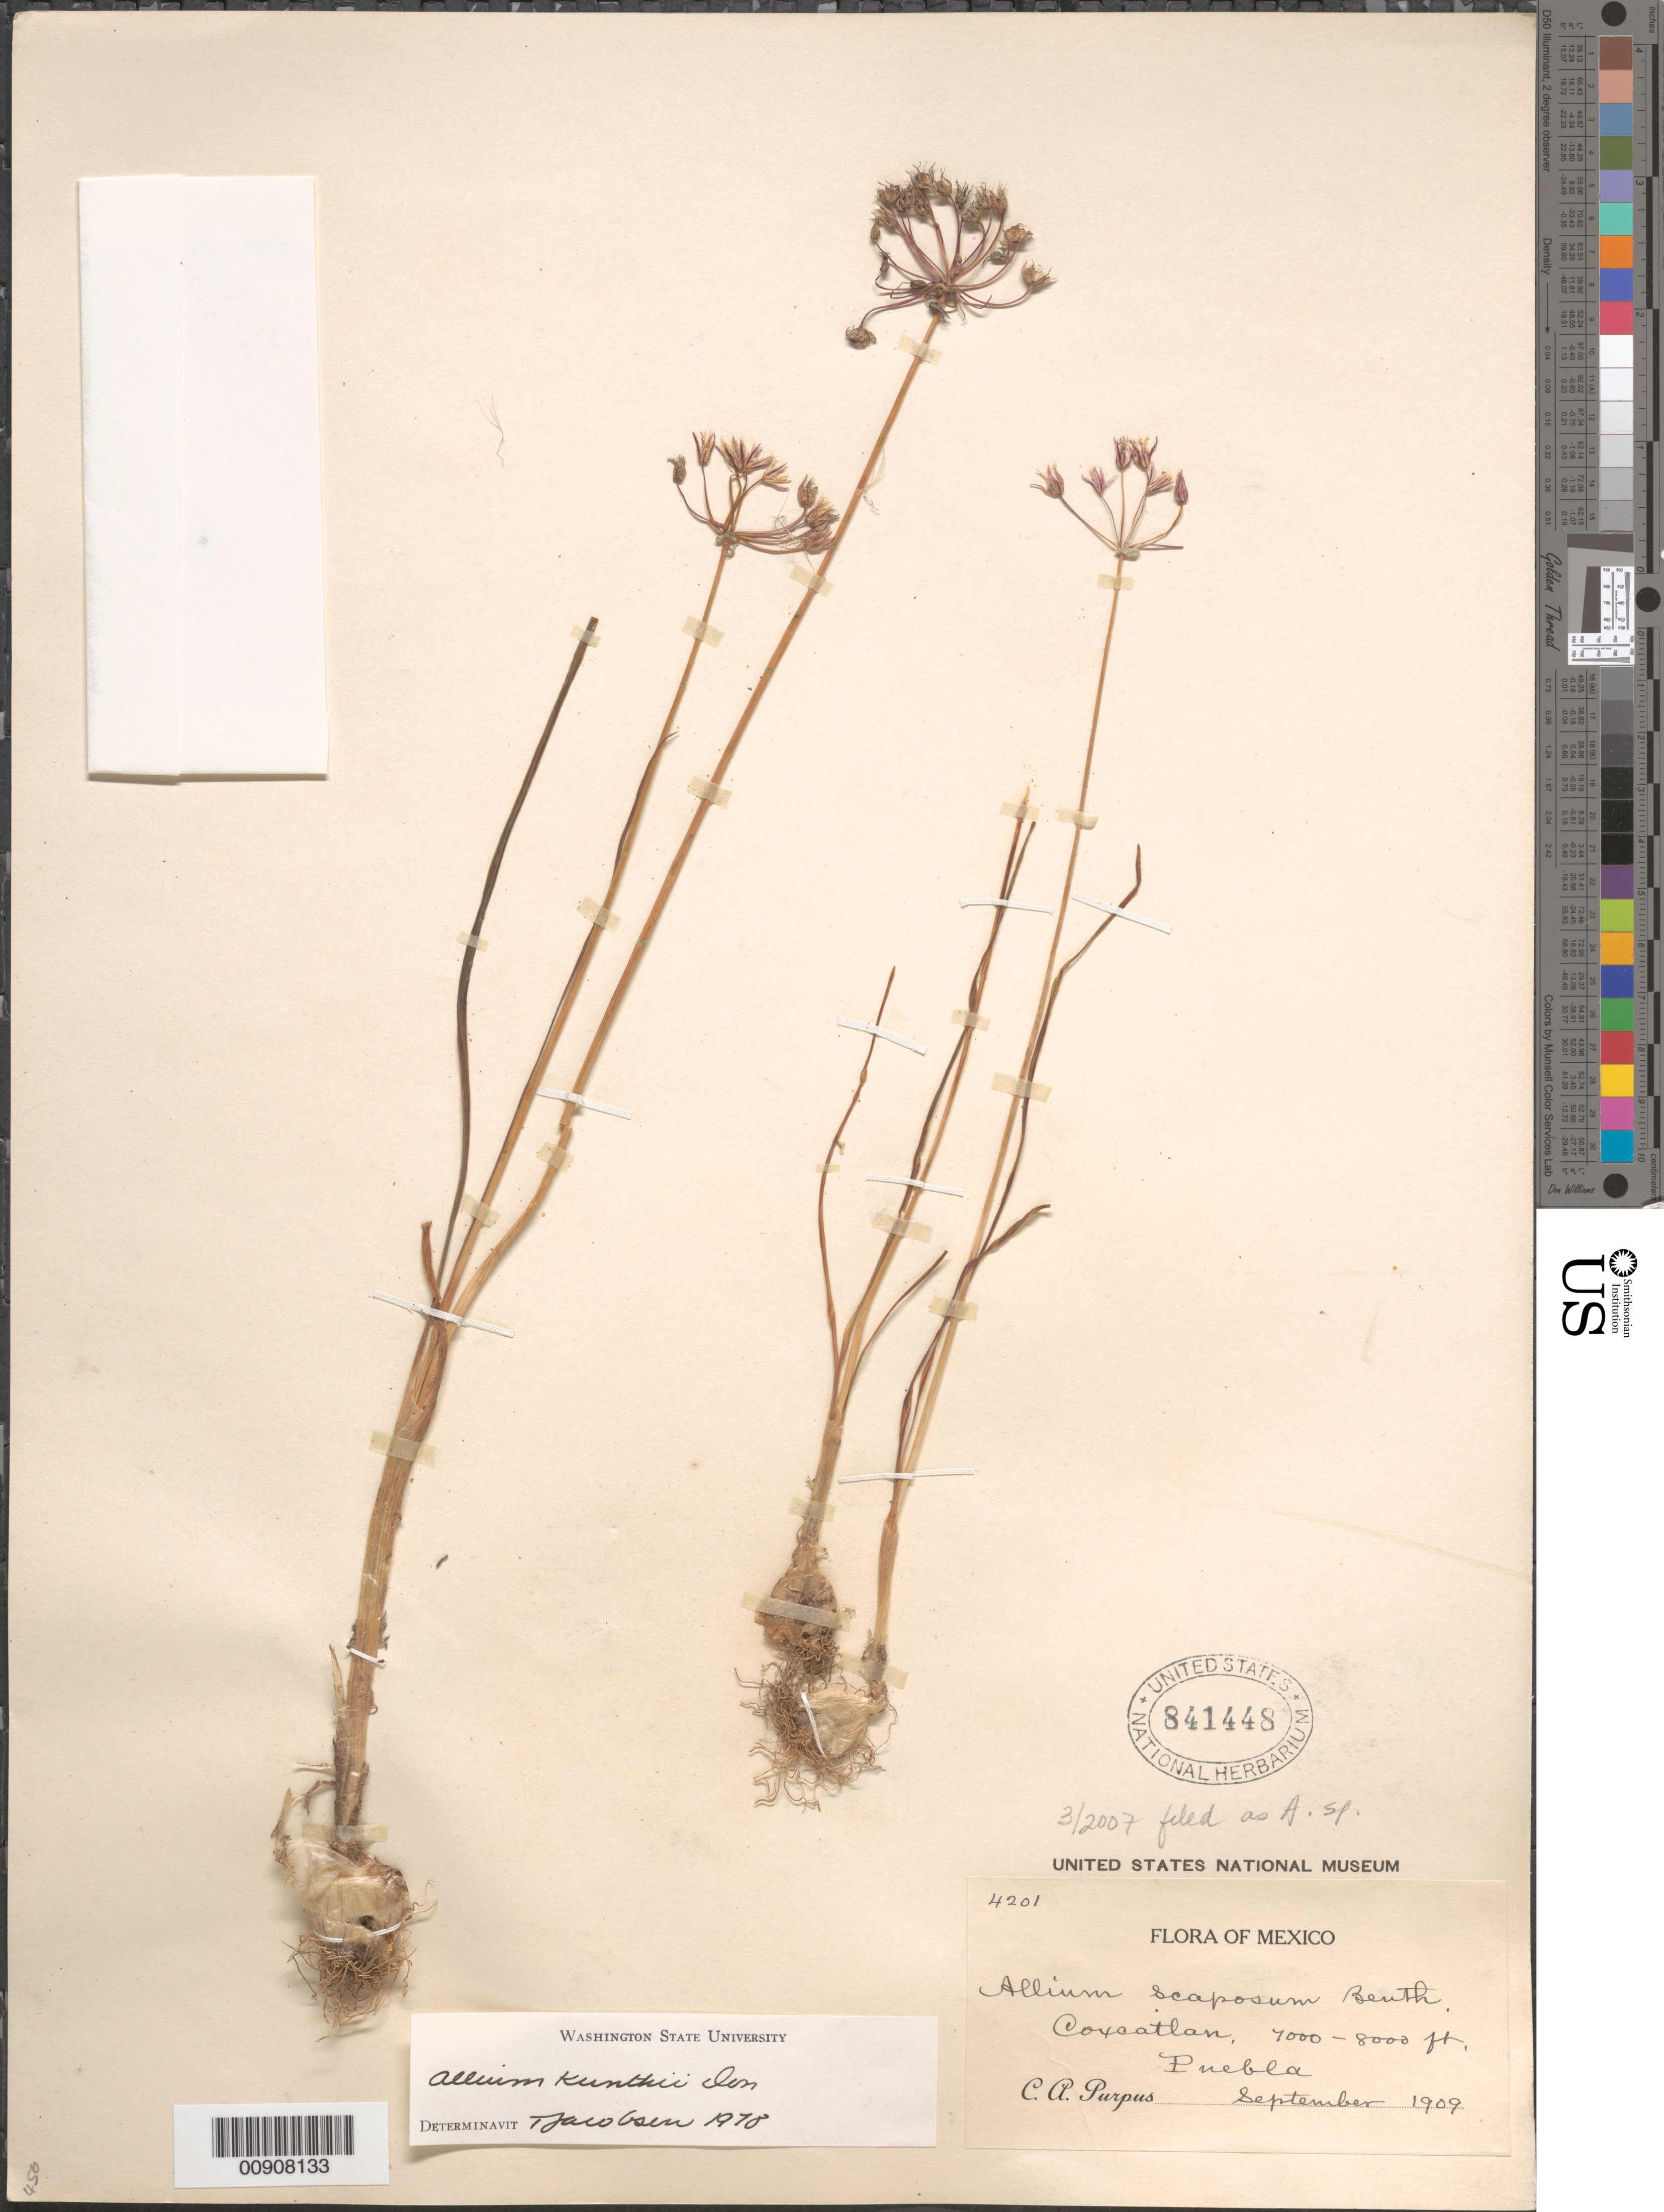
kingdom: Plantae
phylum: Tracheophyta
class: Liliopsida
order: Asparagales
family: Amaryllidaceae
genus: Allium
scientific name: Allium sp.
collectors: C. A. Purpus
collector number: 4201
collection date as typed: Sep 1909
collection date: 1909-09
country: Mexico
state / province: Puebla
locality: Coxcatlan, Puebla.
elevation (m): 2134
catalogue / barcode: US 841448